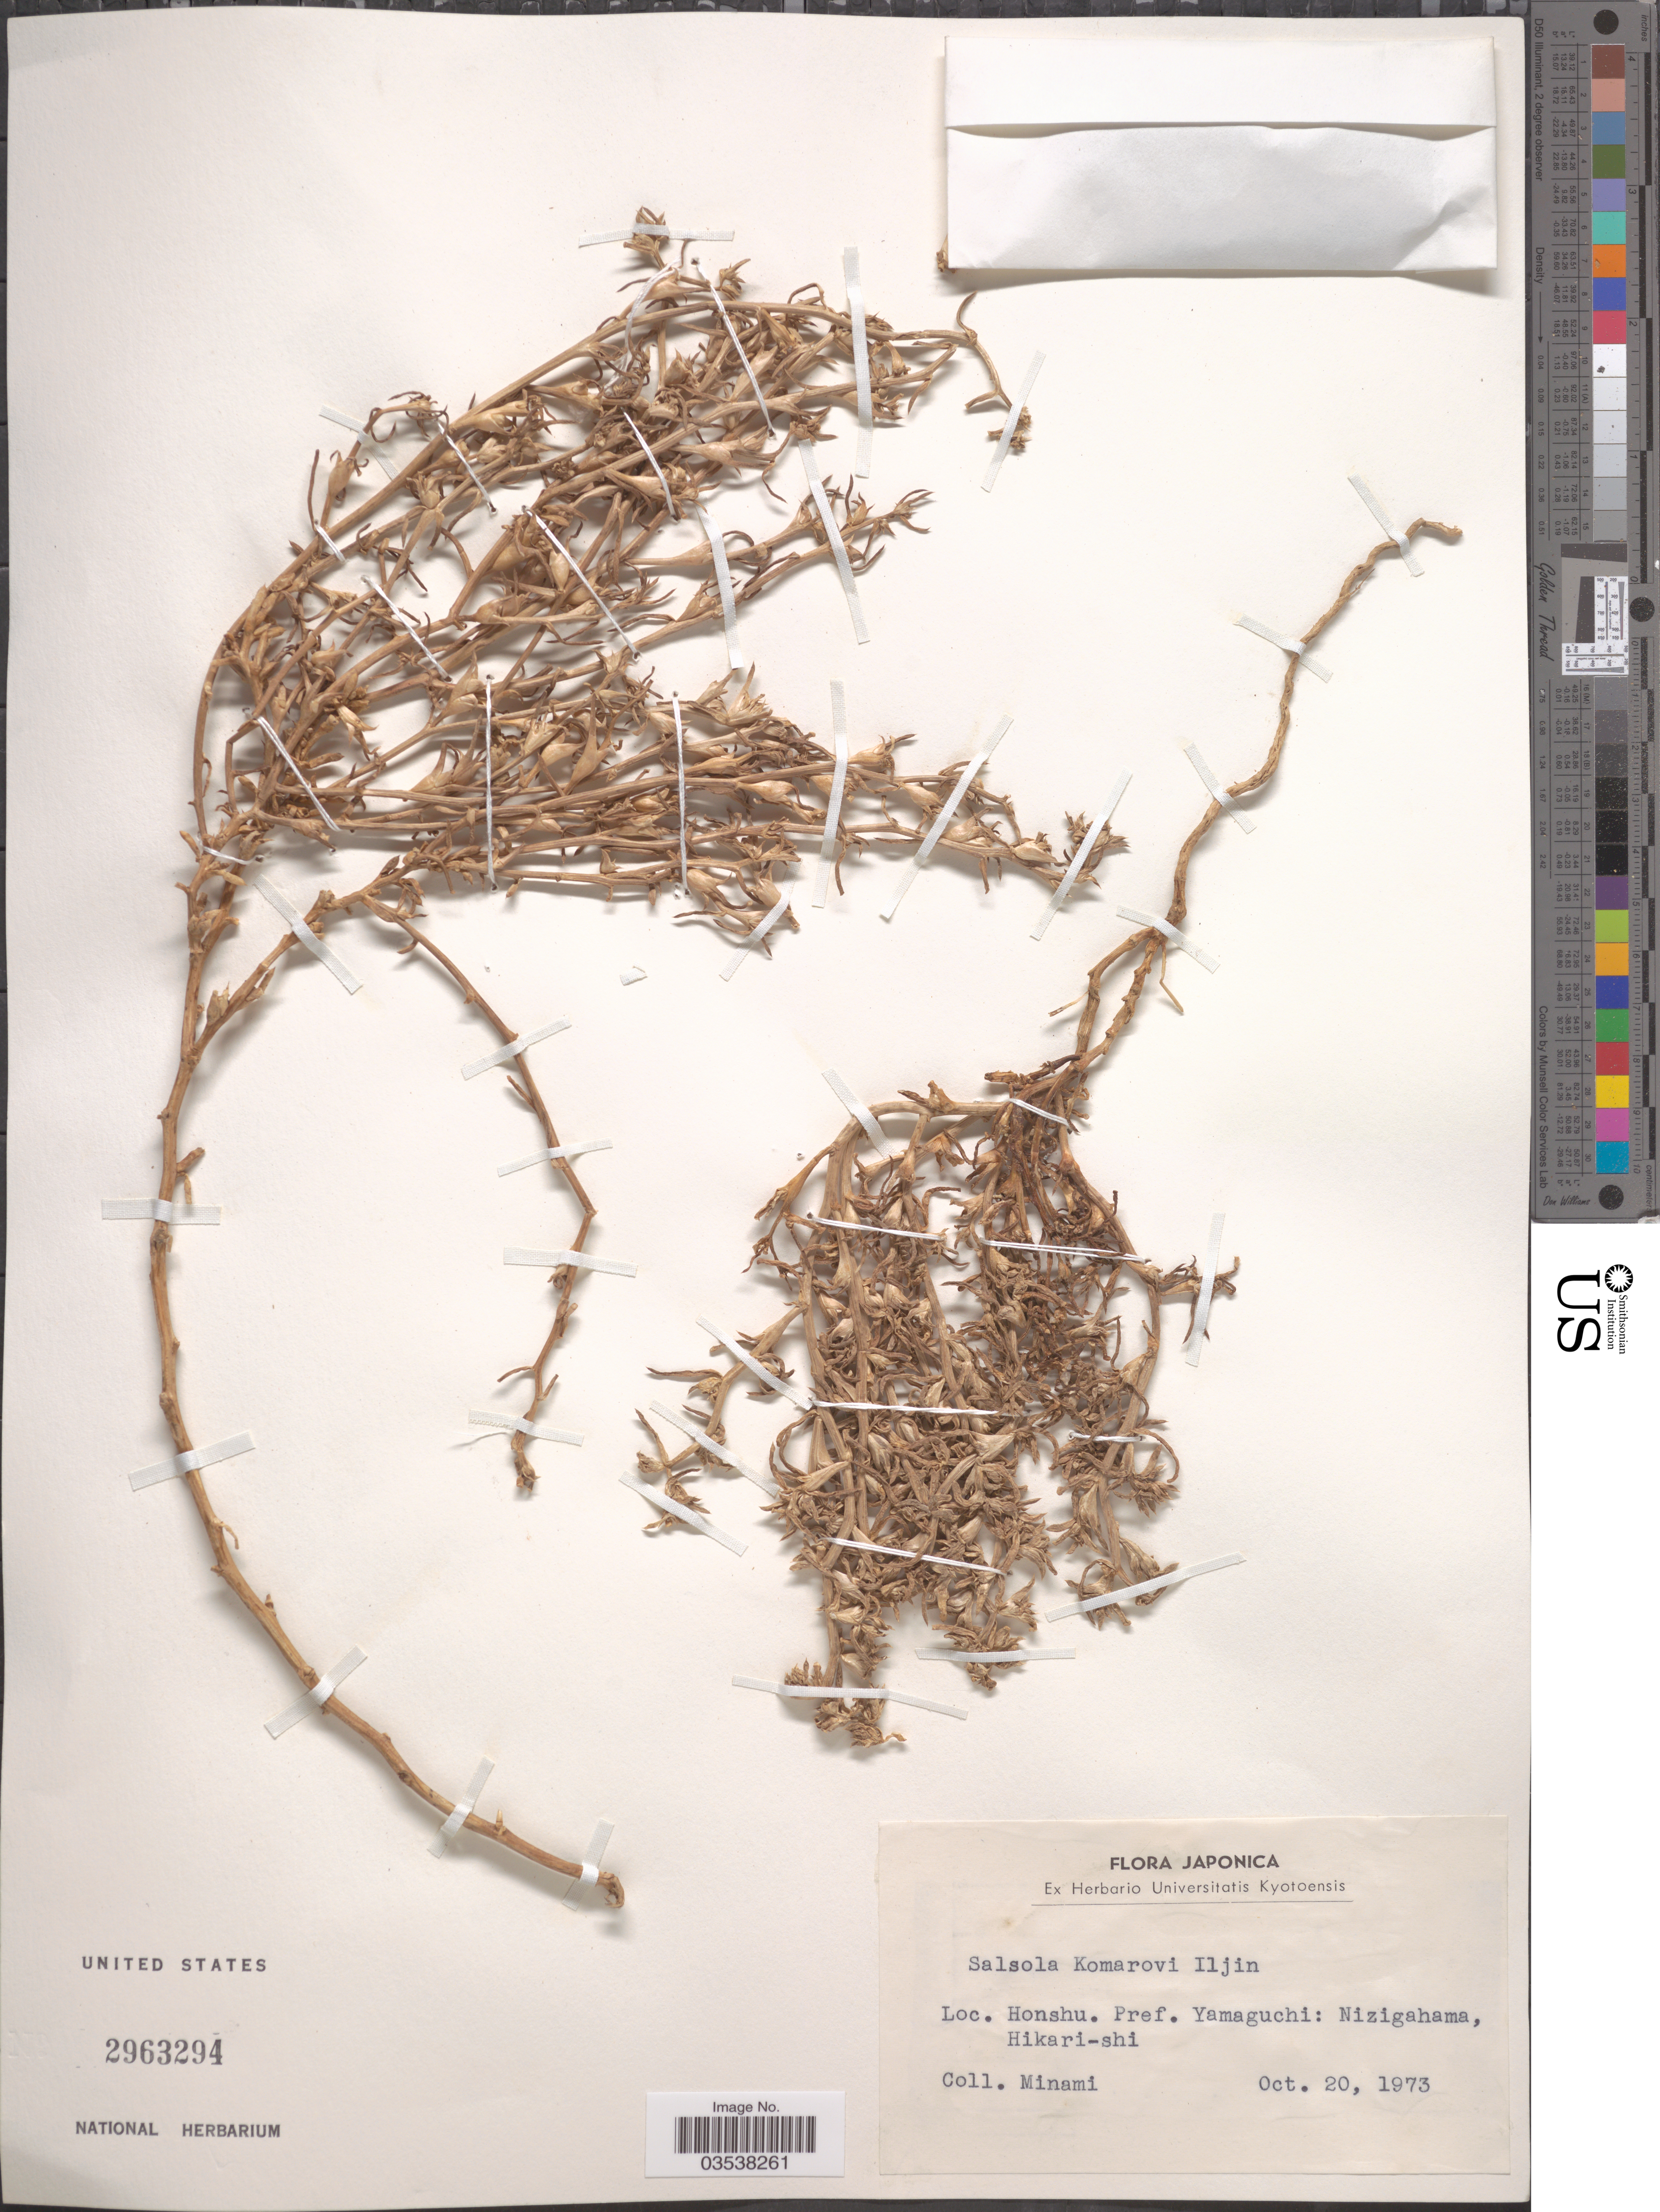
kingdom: Plantae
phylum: Tracheophyta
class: Magnoliopsida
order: Caryophyllales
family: Amaranthaceae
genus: Salsola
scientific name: Salsola komarovii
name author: Iljin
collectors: Minami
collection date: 1973-10-20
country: Japan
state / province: Yamaguti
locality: Honshu. Pref. Yamaguchi: Nizigahama, Hikari-shi.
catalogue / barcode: US 2963294